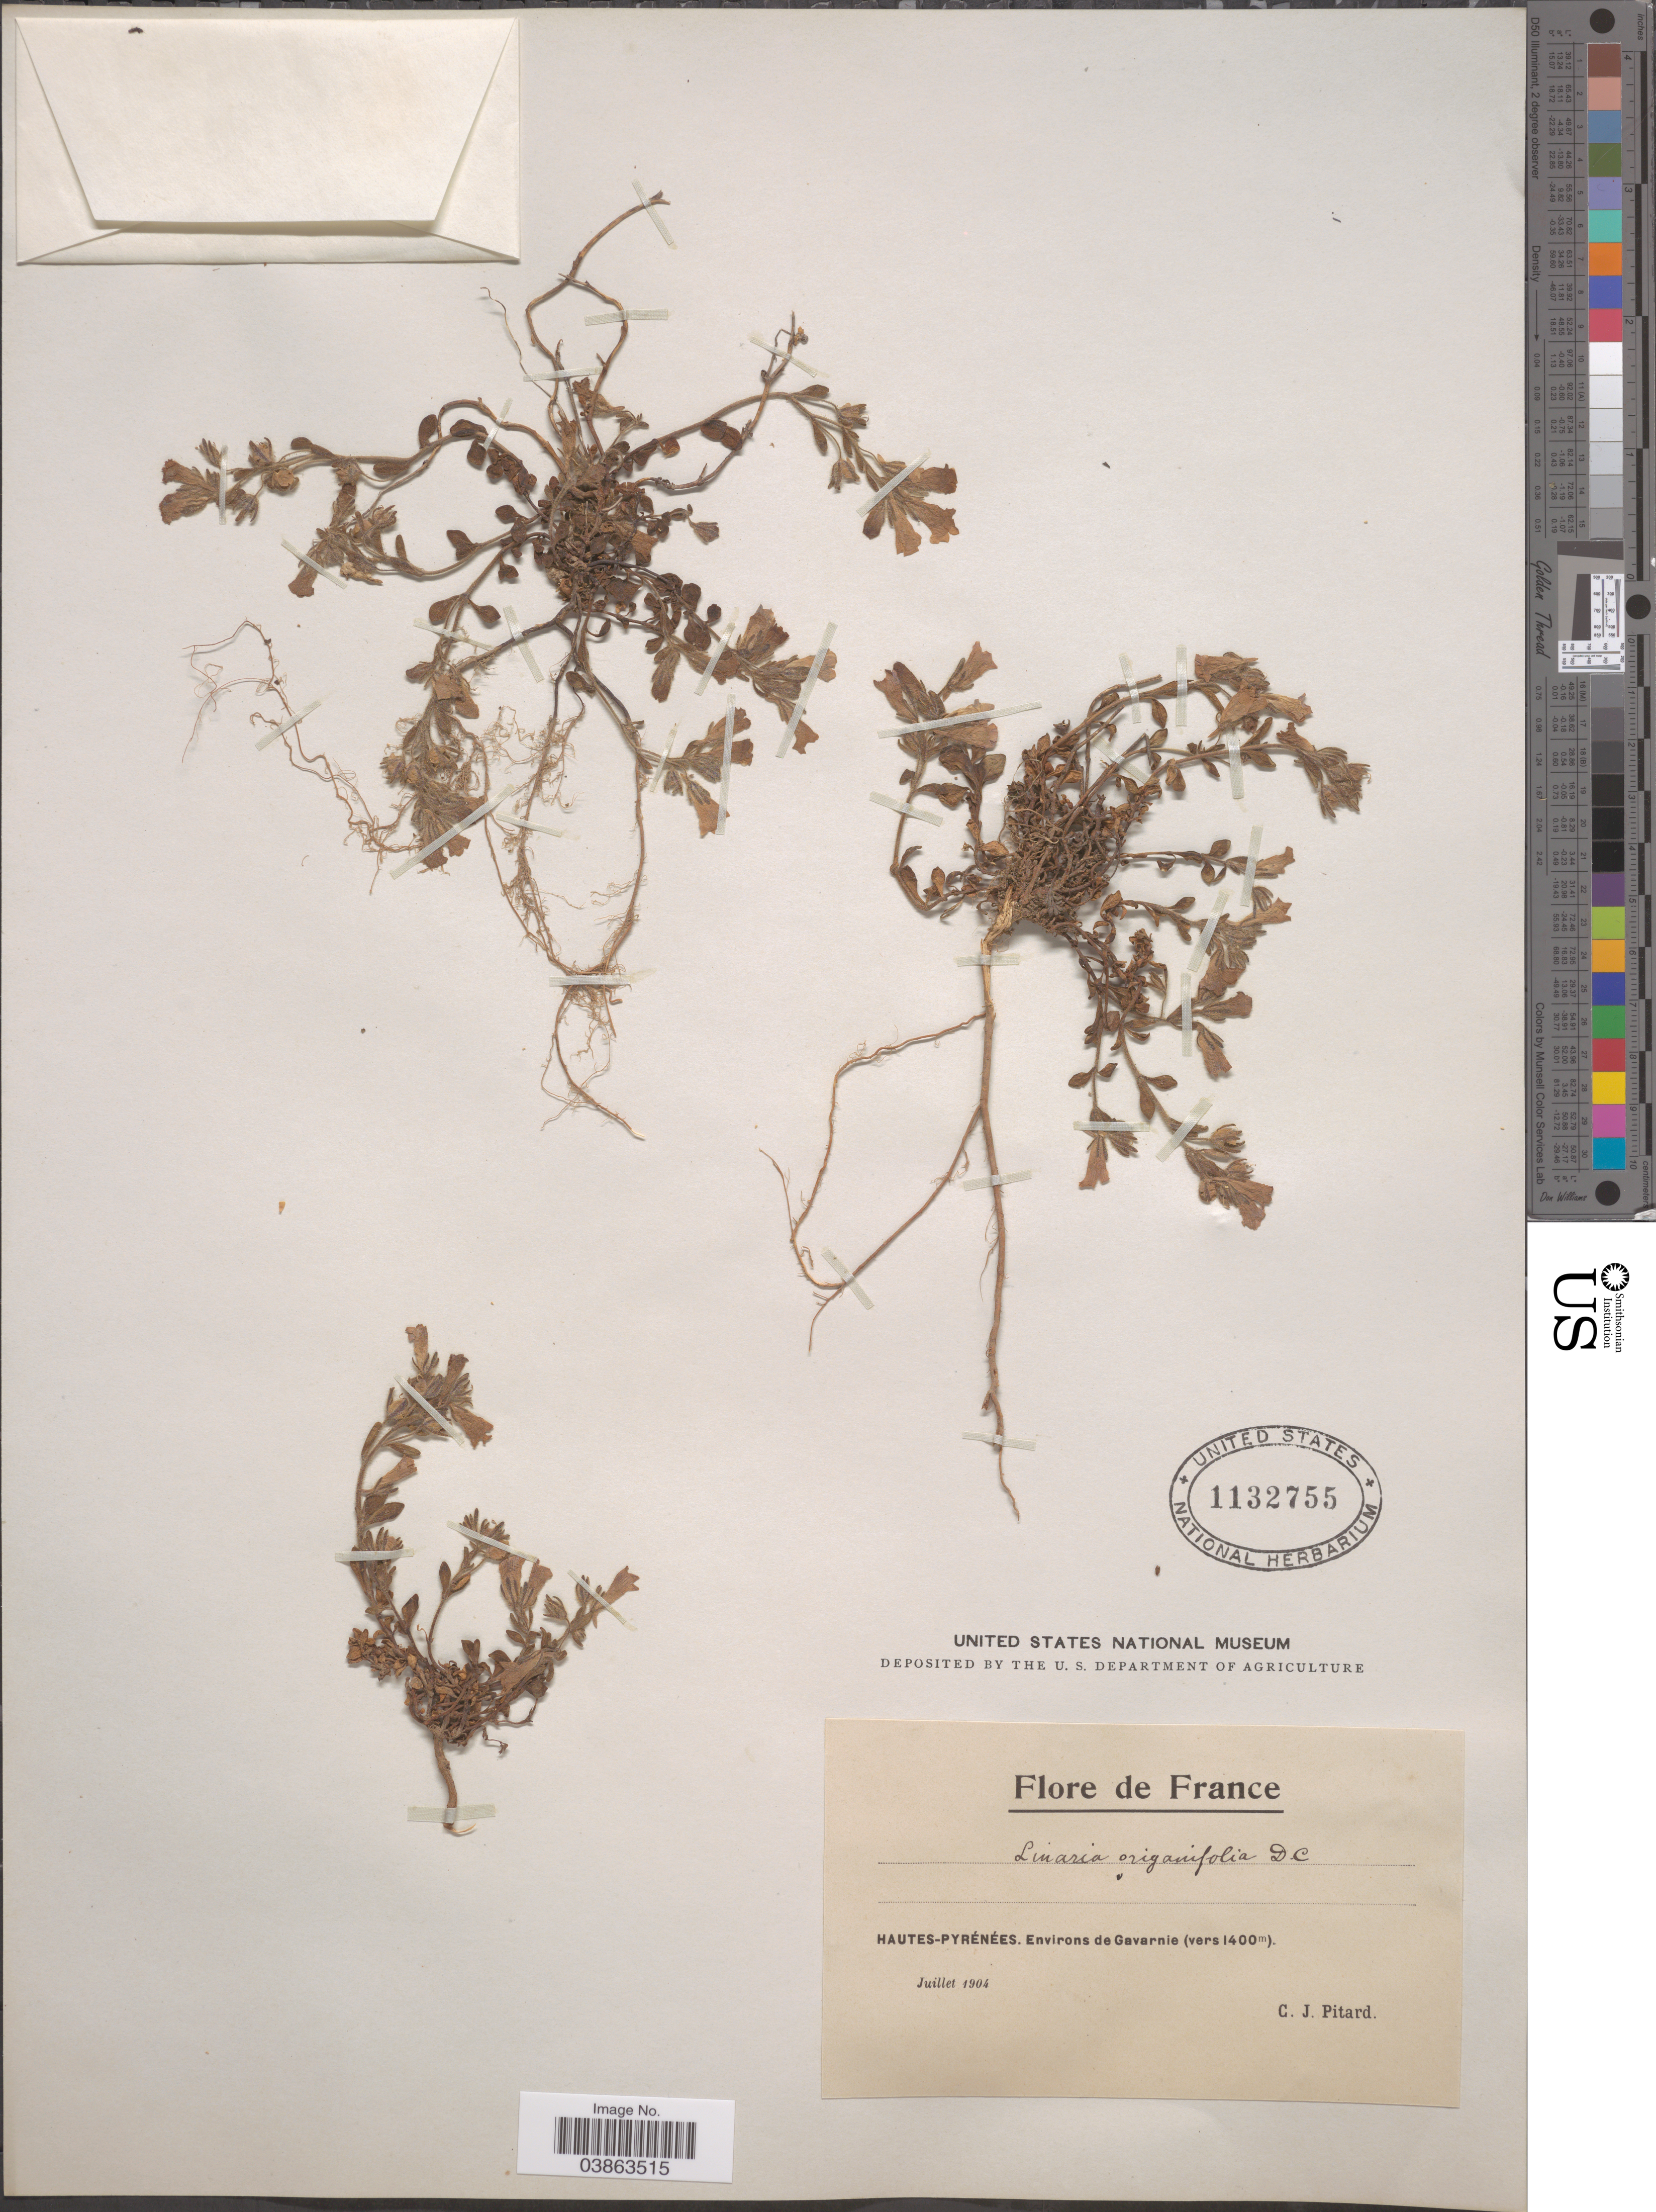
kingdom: Plantae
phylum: Tracheophyta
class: Magnoliopsida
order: Lamiales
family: Plantaginaceae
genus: Linaria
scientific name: Linaria origanifolia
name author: (L.) Chaz.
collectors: C. Pitard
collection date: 1904-07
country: France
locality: Hautes-Pyrénées. Environs de Gavarnie.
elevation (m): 1400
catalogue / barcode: US 1132755